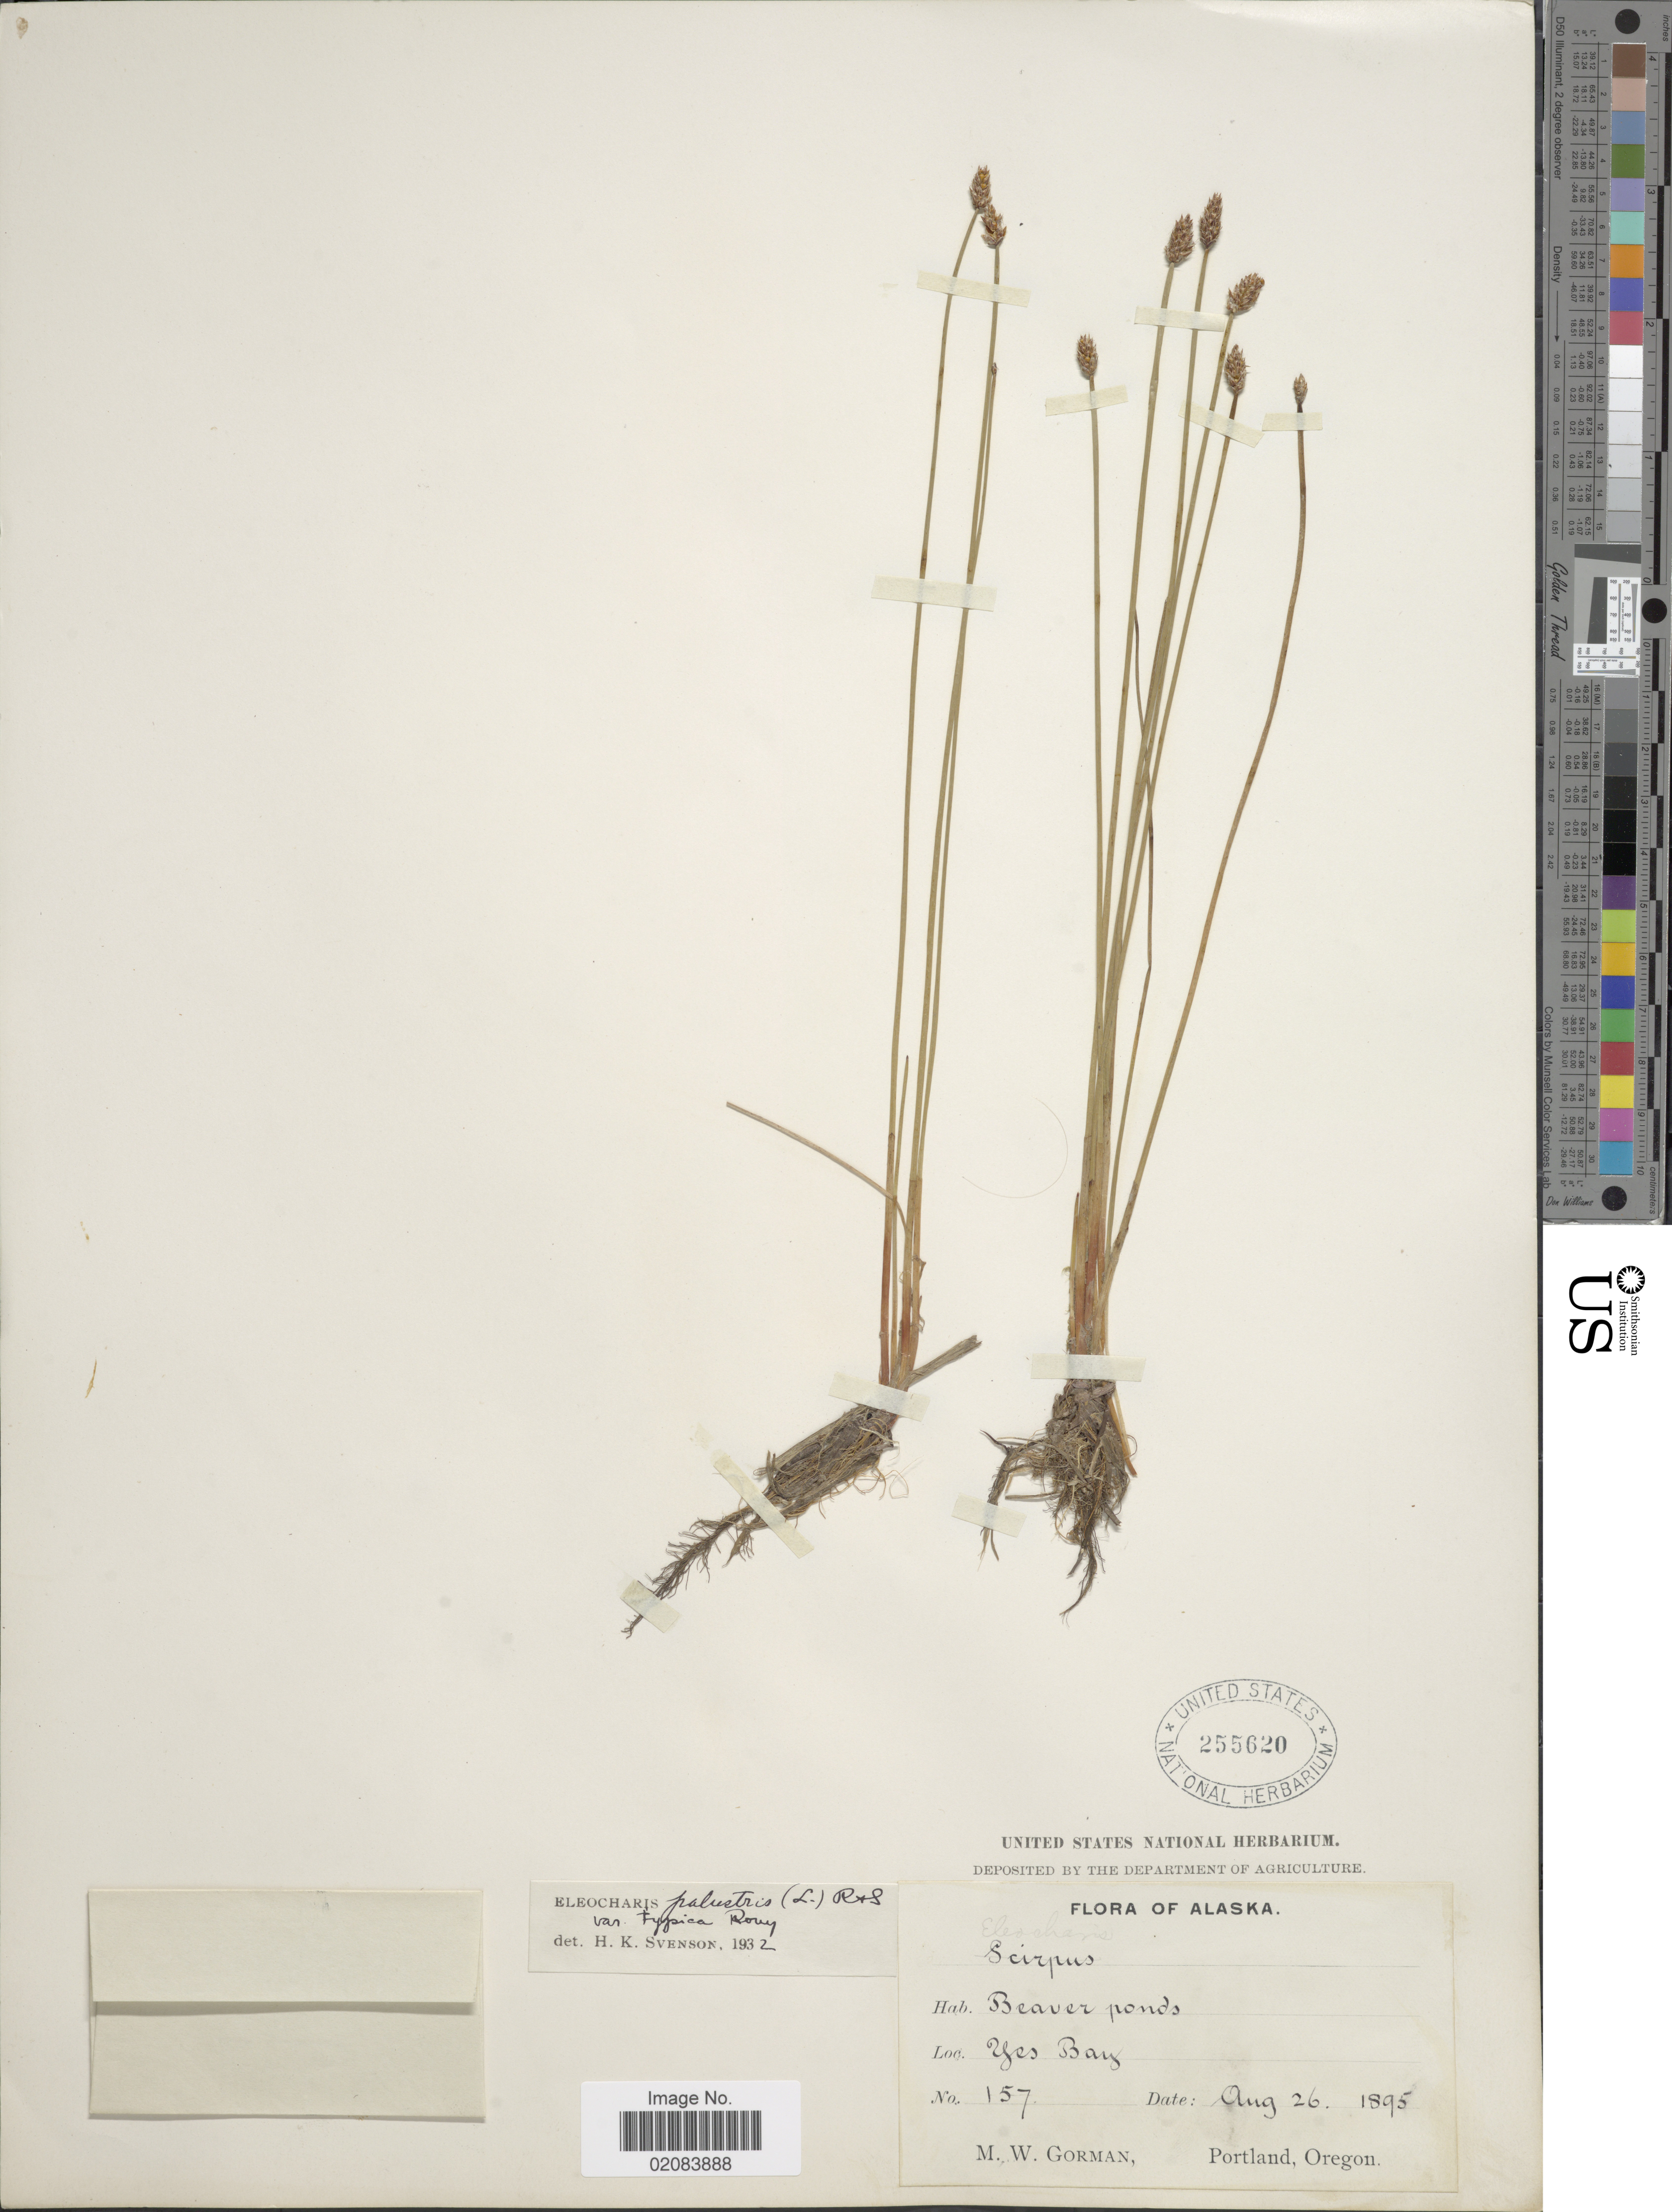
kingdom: Plantae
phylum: Tracheophyta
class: Liliopsida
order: Poales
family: Cyperaceae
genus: Eleocharis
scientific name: Eleocharis palustris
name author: (L.) Roem. & Schult.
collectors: M. W. Gorman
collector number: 157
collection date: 1895-08-26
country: United States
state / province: Alaska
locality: Yes Bay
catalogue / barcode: US 255620